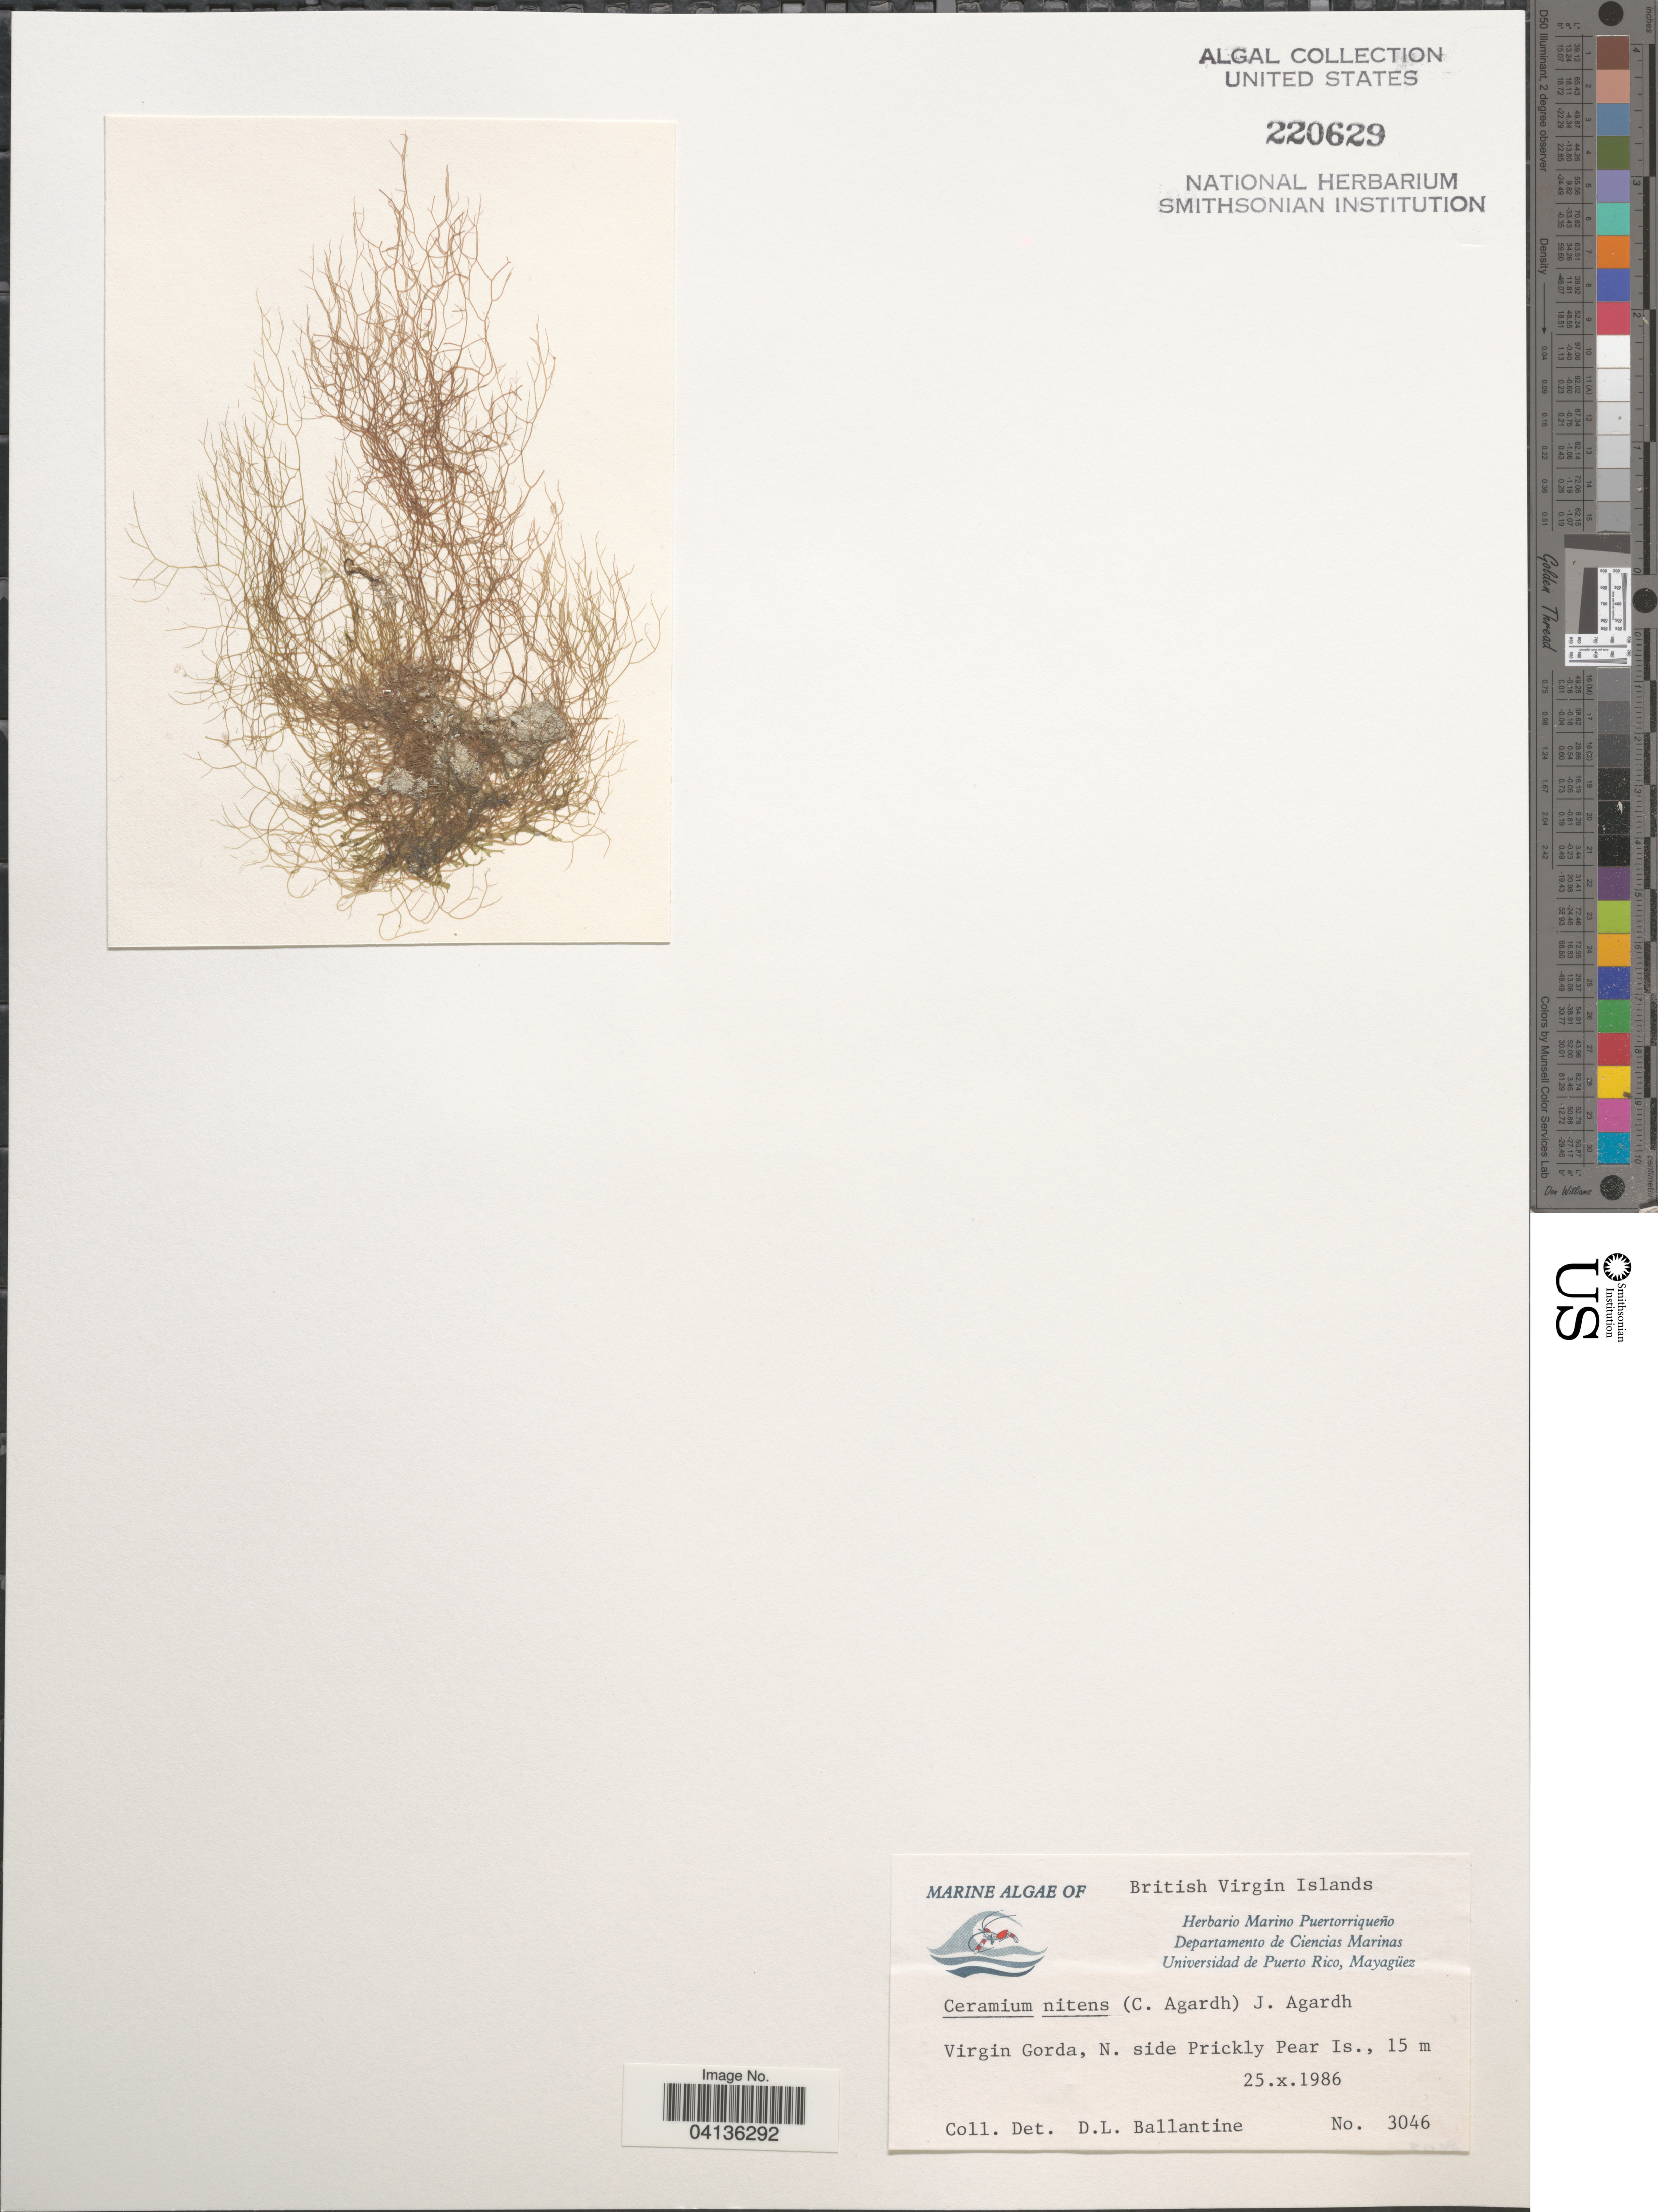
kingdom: Plantae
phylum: Rhodophyta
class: Florideophyceae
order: Ceramiales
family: Ceramiaceae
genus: Ceramium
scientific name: Ceramium nitens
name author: (C. Agardh) J. Agardh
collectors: D.L. Ballantine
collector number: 3046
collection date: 1986-10-25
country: British Virgin Islands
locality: Virgin Gorda, N. side of Prickly Pear Is.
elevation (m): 15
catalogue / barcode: US 220629